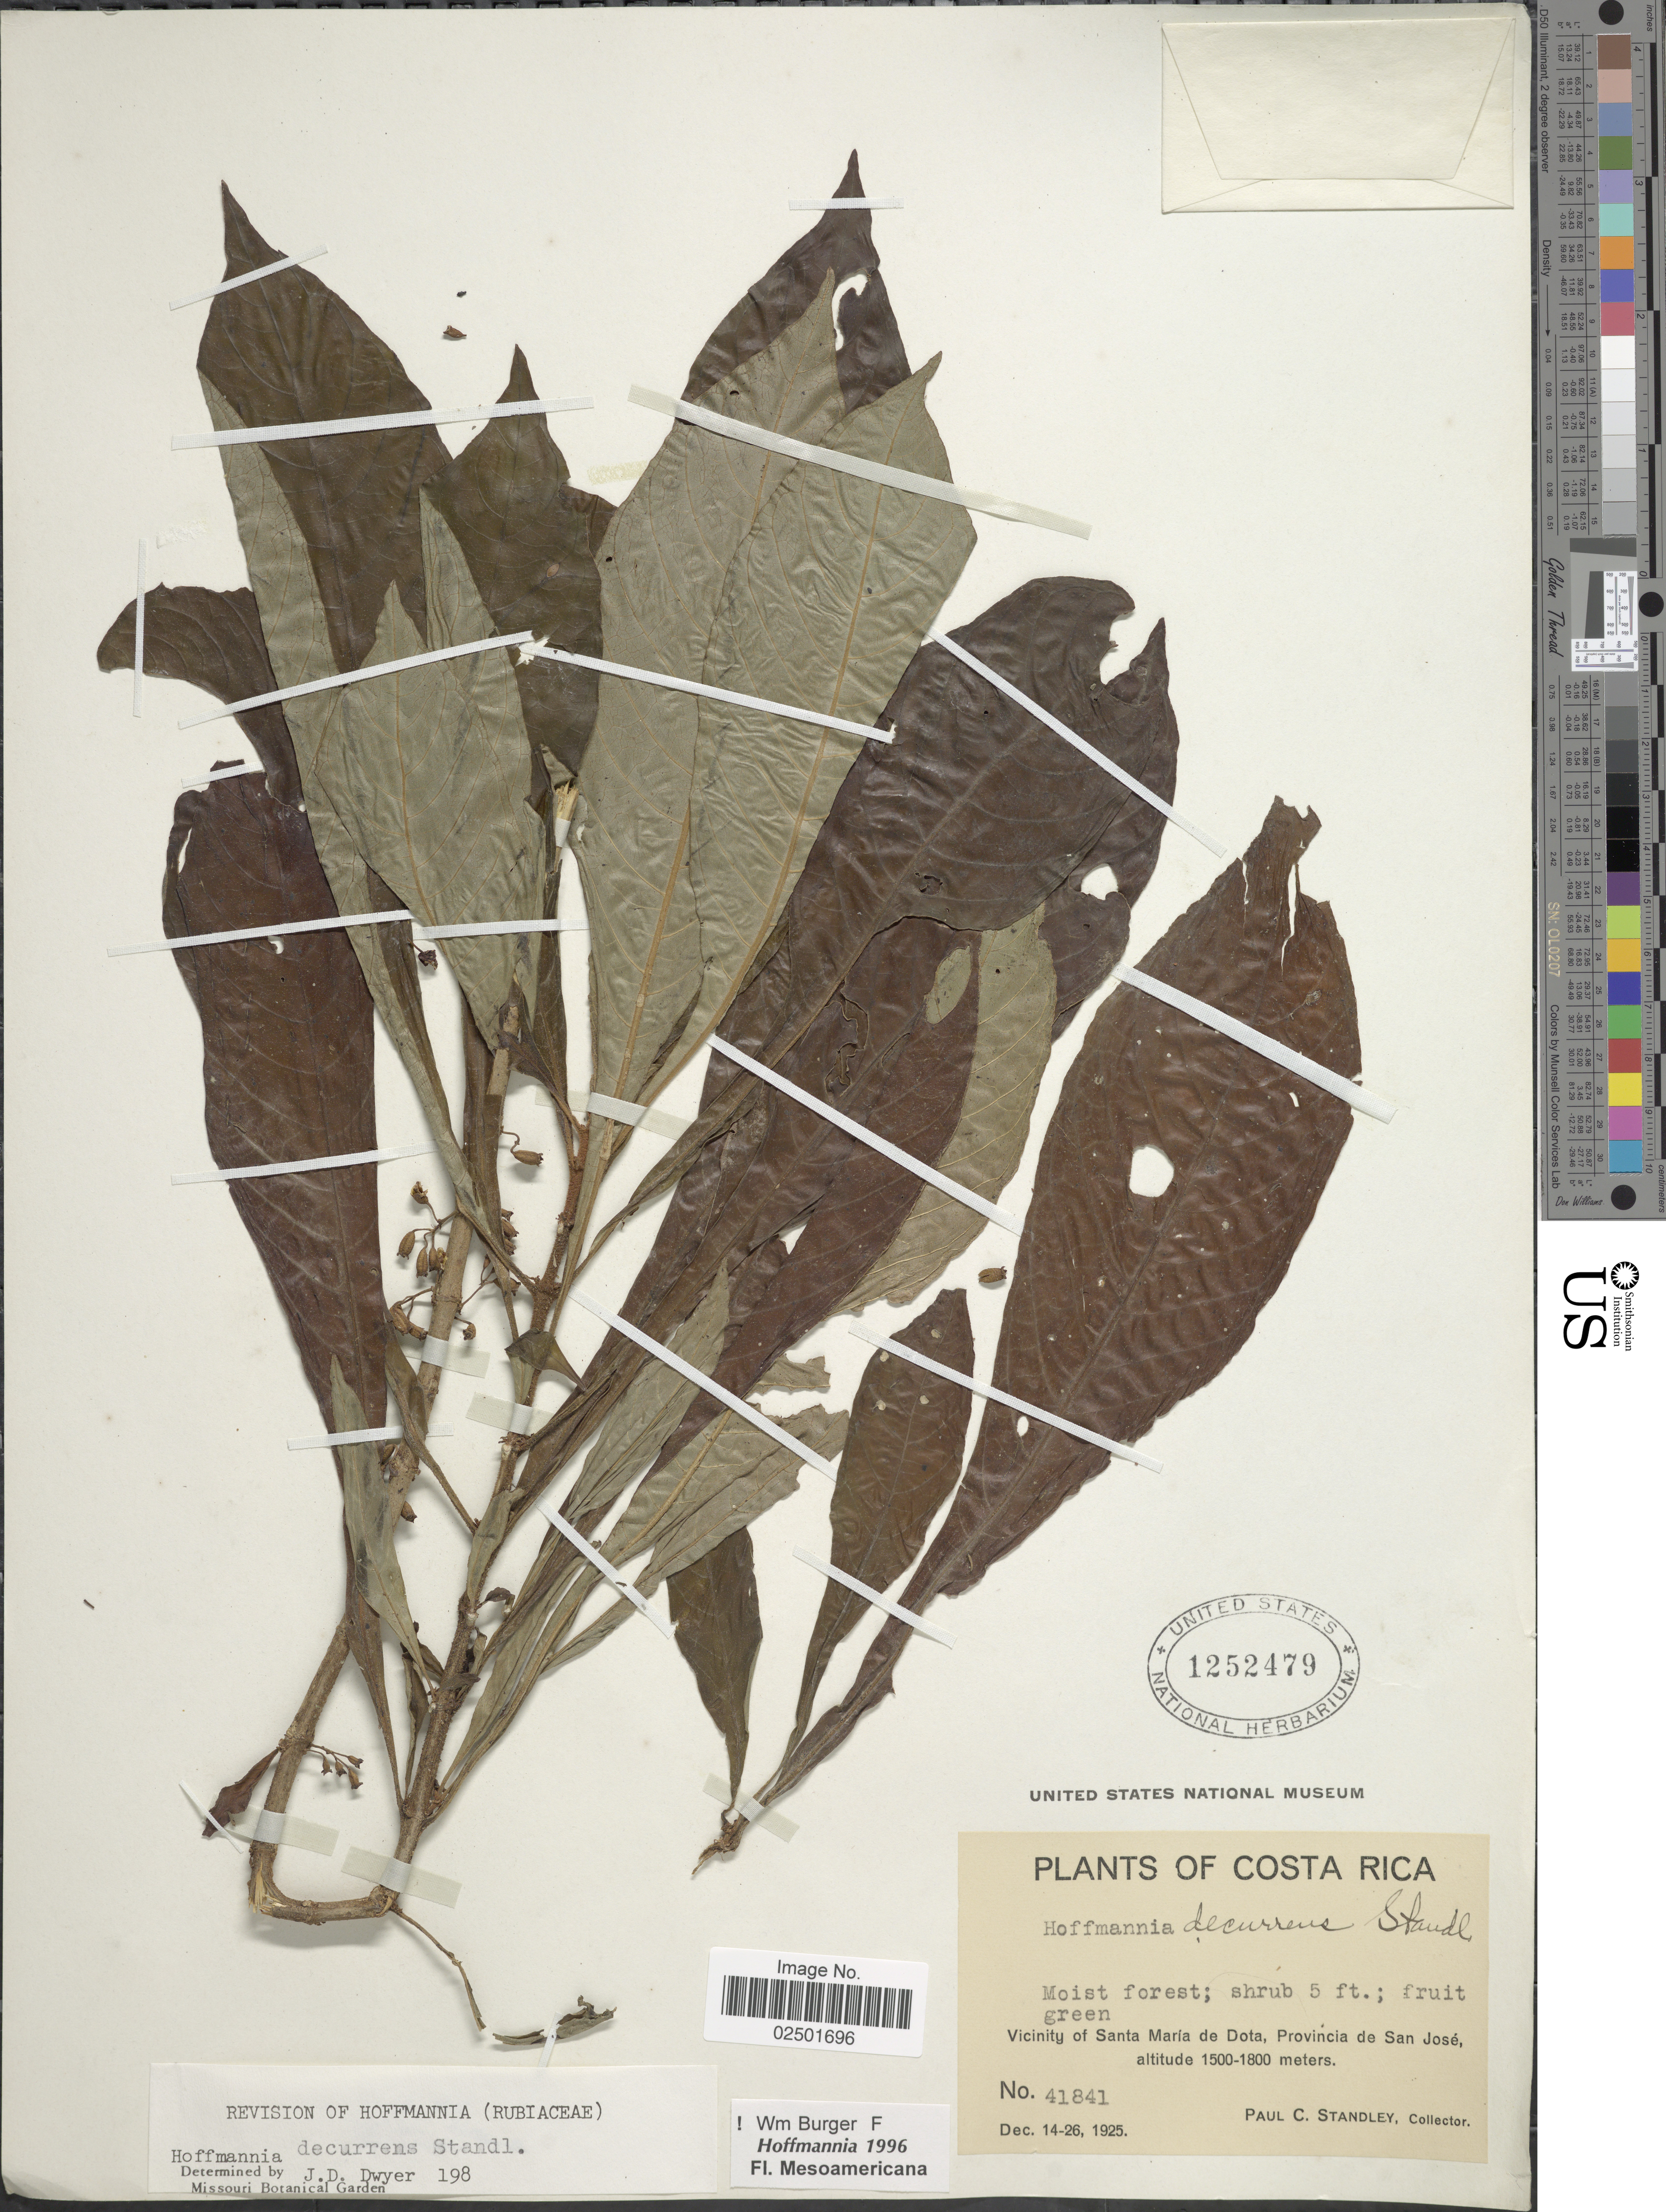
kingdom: Plantae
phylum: Tracheophyta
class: Magnoliopsida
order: Gentianales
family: Rubiaceae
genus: Hoffmannia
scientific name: Hoffmannia decurrens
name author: Standl.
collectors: P. C. Standley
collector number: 41841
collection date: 1925-12-14/1925-12-26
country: Costa Rica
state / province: San José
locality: Vicinity of Santa Maria de Dota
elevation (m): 1500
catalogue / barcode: US 1252479